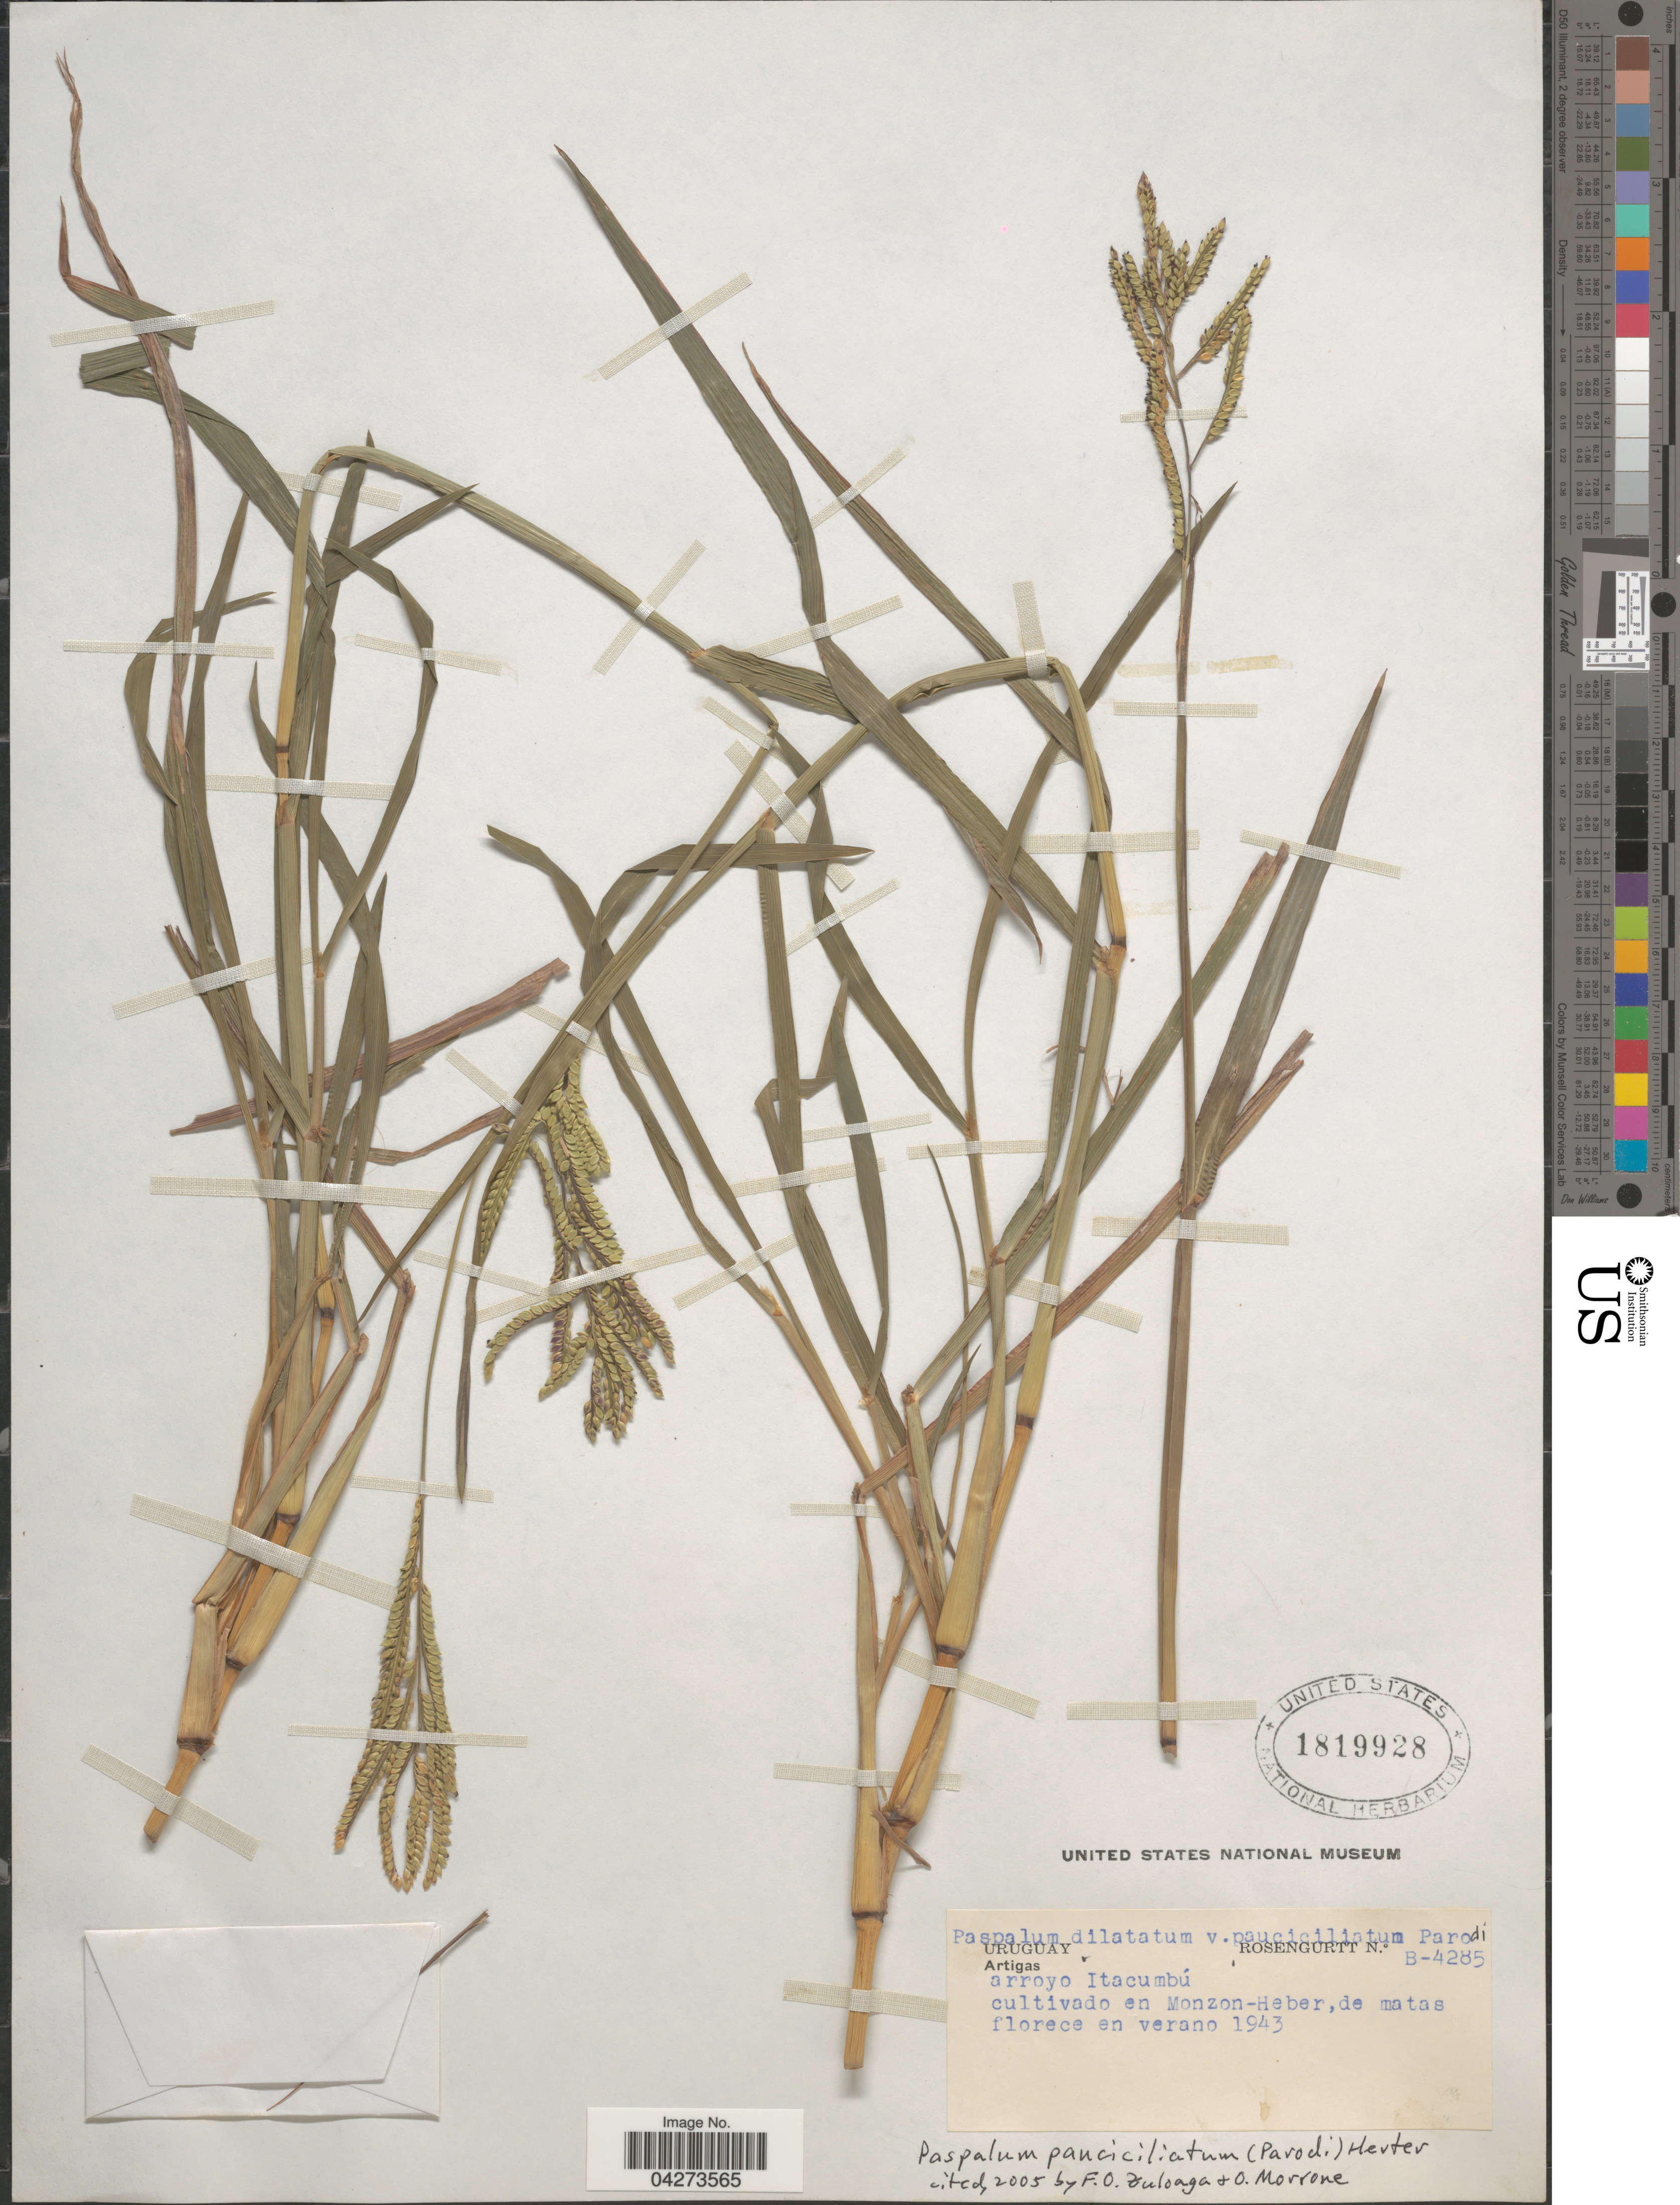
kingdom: Plantae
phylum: Tracheophyta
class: Liliopsida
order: Poales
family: Poaceae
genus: Paspalum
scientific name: Paspalum pauciciliatum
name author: (Parodi) Herter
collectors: Rosengurtt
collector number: B-4285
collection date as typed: florece en verano 1943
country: Uruguay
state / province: Artigas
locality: Arroyo Itacumbú. En Monzon-Heber.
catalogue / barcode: US 1819928